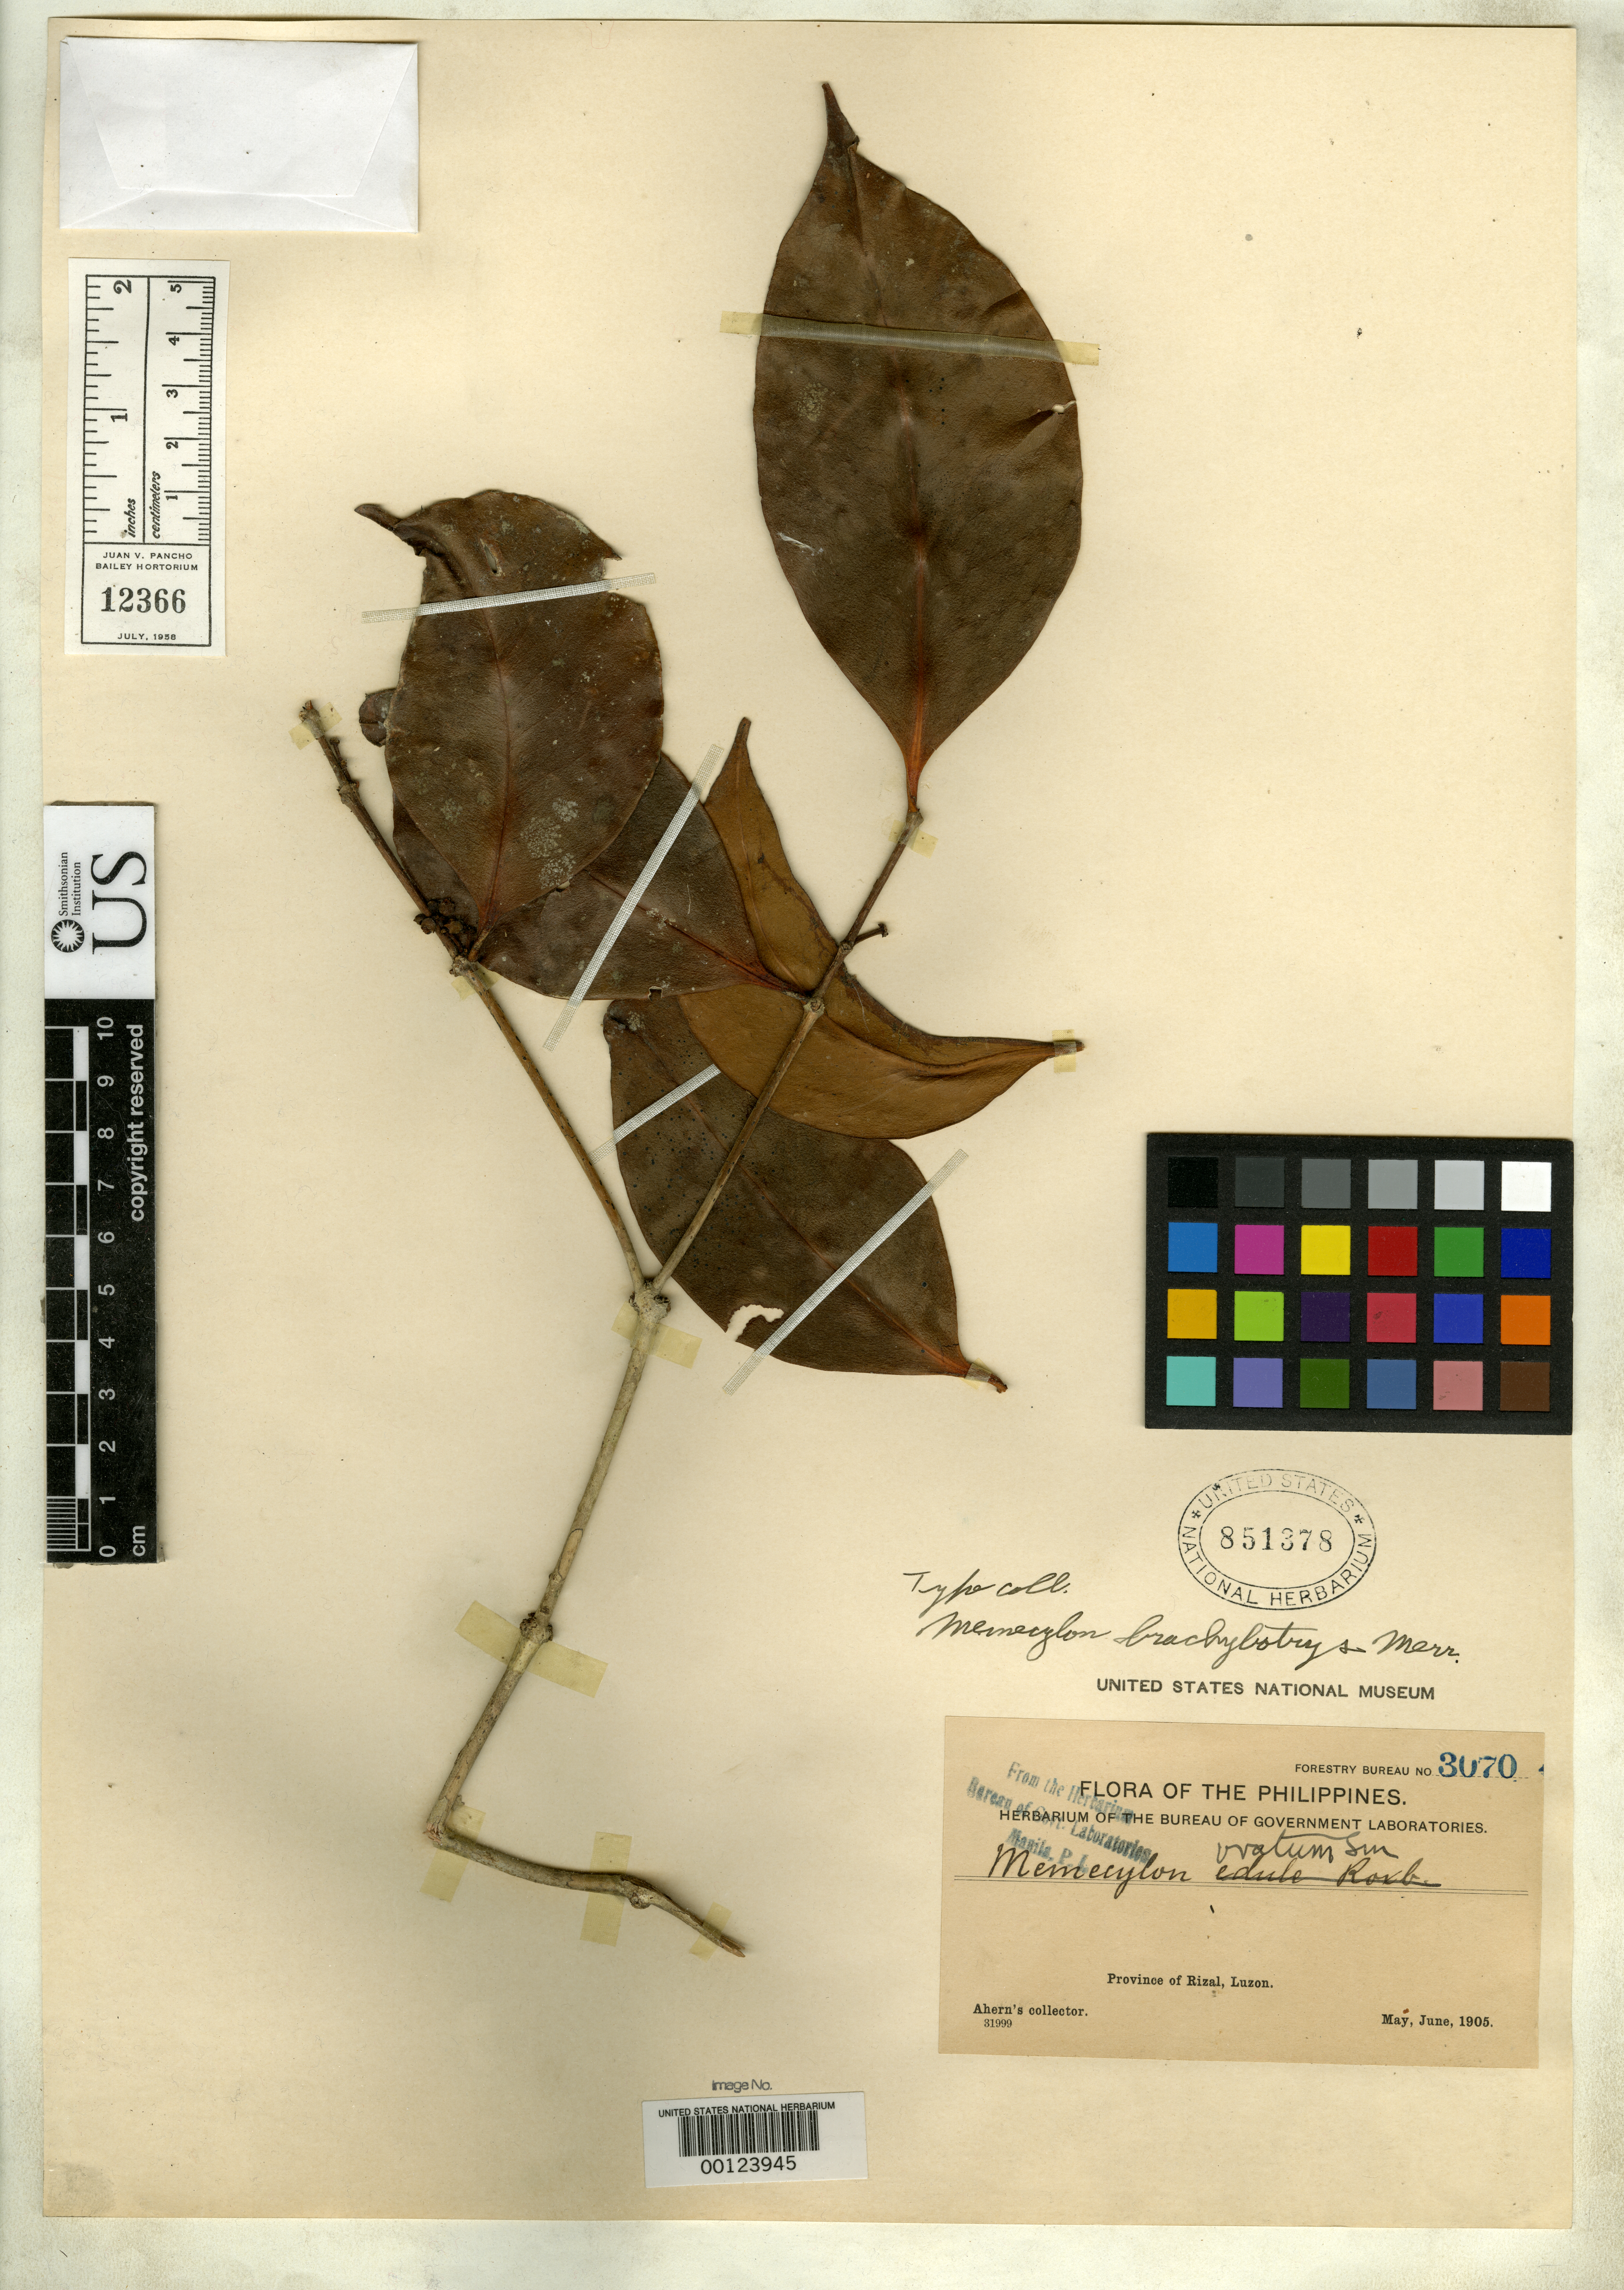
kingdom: Plantae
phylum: Tracheophyta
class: Magnoliopsida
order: Myrtales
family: Melastomataceae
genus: Memecylon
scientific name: Memecylon brachybotrys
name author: Merr.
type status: Isotype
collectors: Ahern's collector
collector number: Bur. Sci. 3070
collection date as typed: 27 May 1905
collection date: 1905-05-27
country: Philippines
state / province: Calabarzon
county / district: Rizal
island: Luzon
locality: Bosoboso.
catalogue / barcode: US 851378